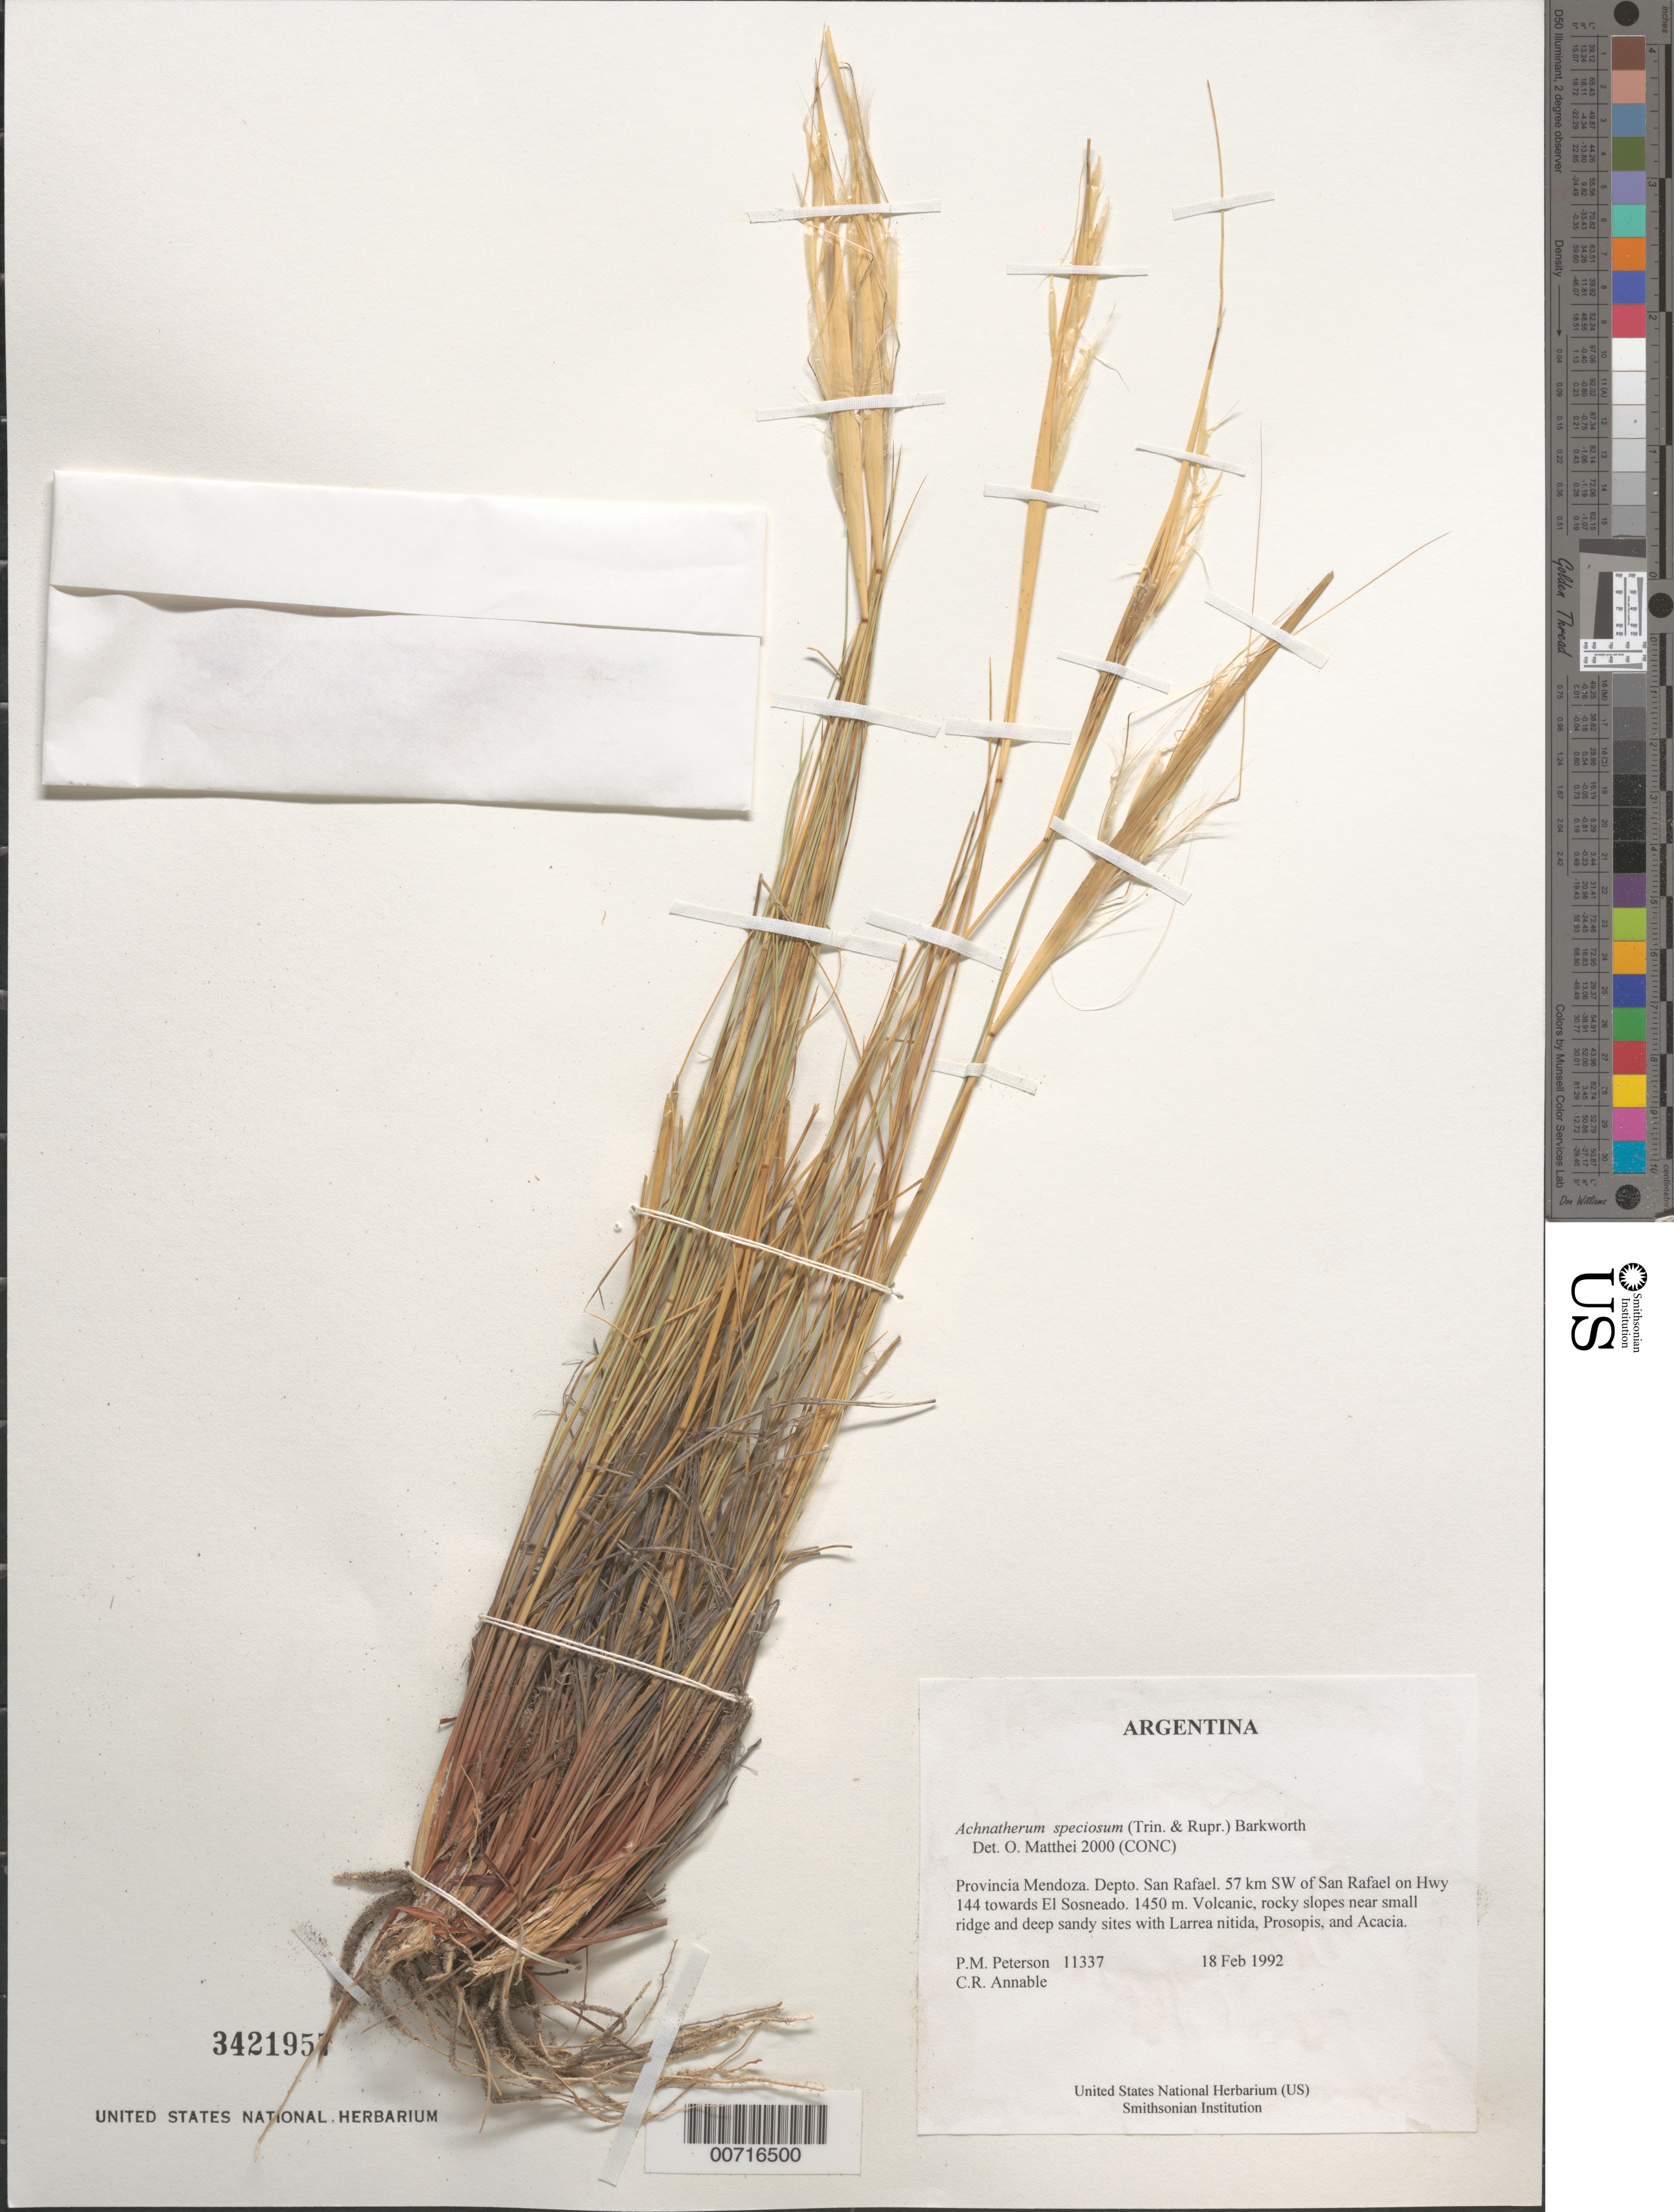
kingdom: Plantae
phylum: Tracheophyta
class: Liliopsida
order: Poales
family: Poaceae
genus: Pappostipa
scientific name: Pappostipa major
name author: (Speg.) Romasch.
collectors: P. M. Peterson & C. R. Annable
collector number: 11337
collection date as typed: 18 Feb 1992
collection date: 1992-02-18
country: Argentina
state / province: Mendoza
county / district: San Rafael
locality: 57 km SW of San Rafael on Hwy 144 towards El Sosneado.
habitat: Volcanic, rocky slopes near small ridge and deep sandy sites with Larrea nitida, Prosopis, and Acacia.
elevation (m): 1450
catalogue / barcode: US 3421957